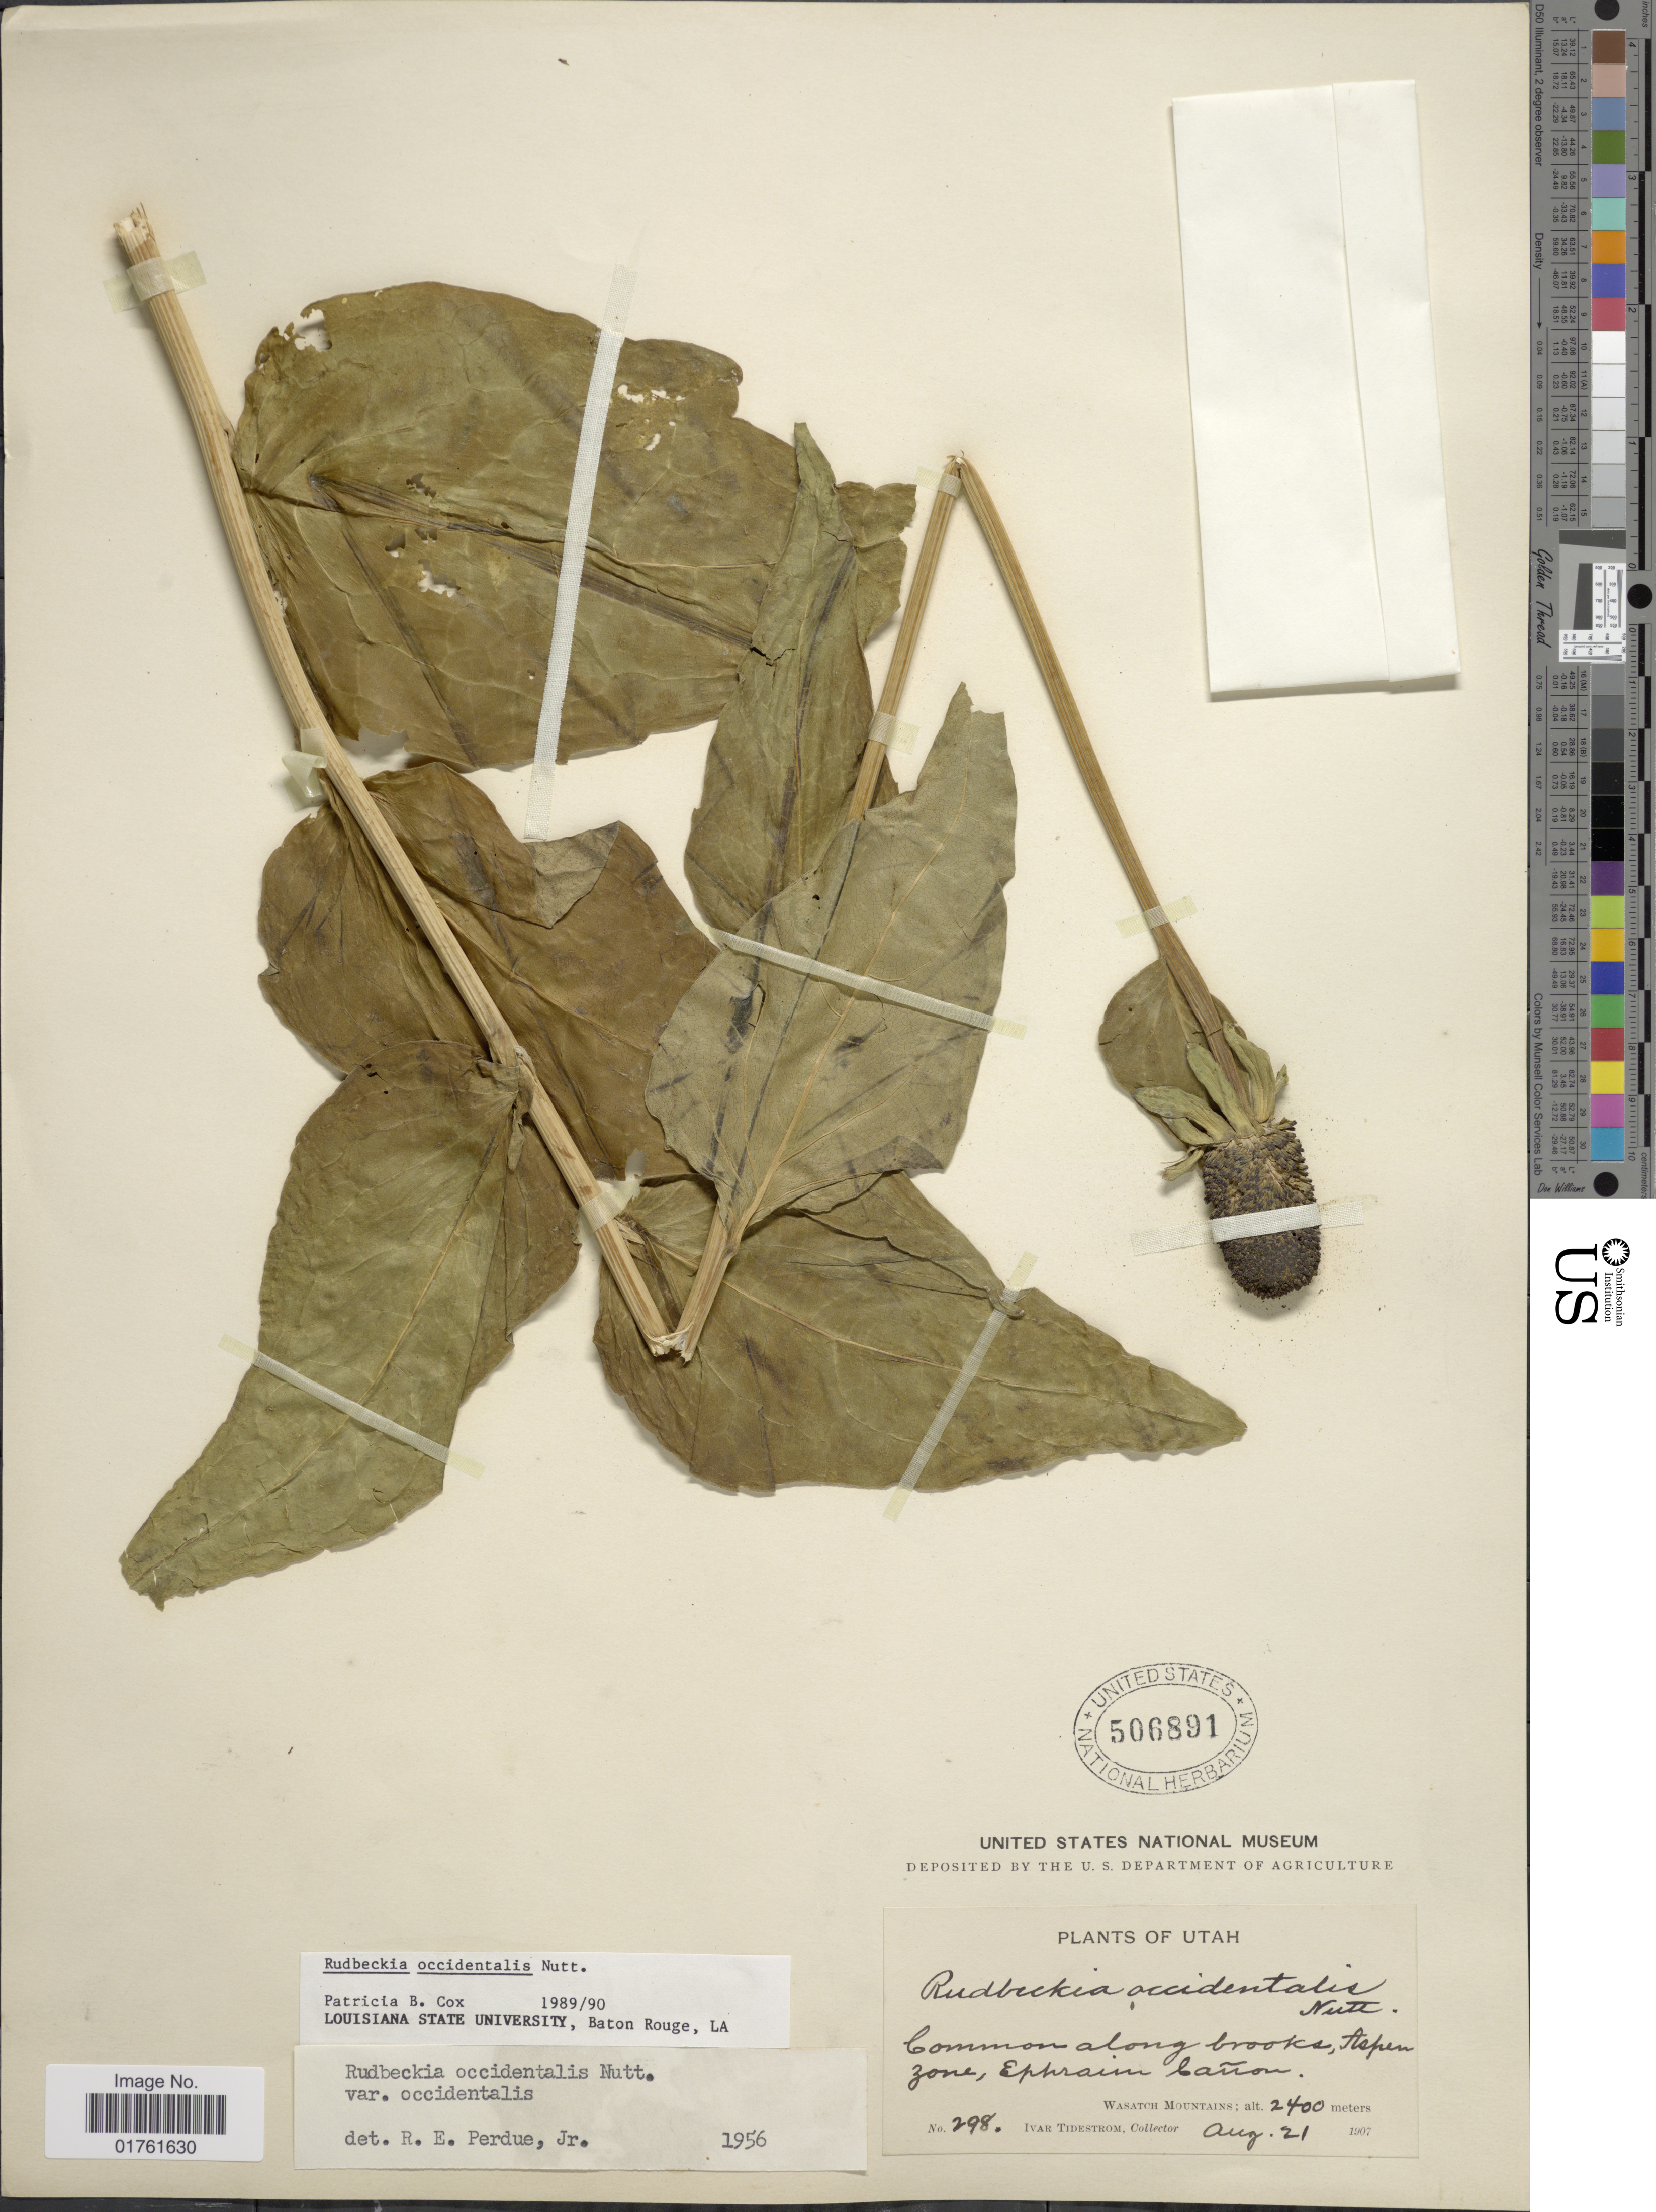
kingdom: Plantae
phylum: Tracheophyta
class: Magnoliopsida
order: Asterales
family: Asteraceae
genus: Rudbeckia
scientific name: Rudbeckia occidentalis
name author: Nutt.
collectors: I. F. Tidestrom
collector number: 298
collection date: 1907-08-21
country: United States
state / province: Utah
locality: Common along brooks, Aspen zone, Ephraim Cañon, Wasatch Mountains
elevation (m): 2400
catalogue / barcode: US 506891